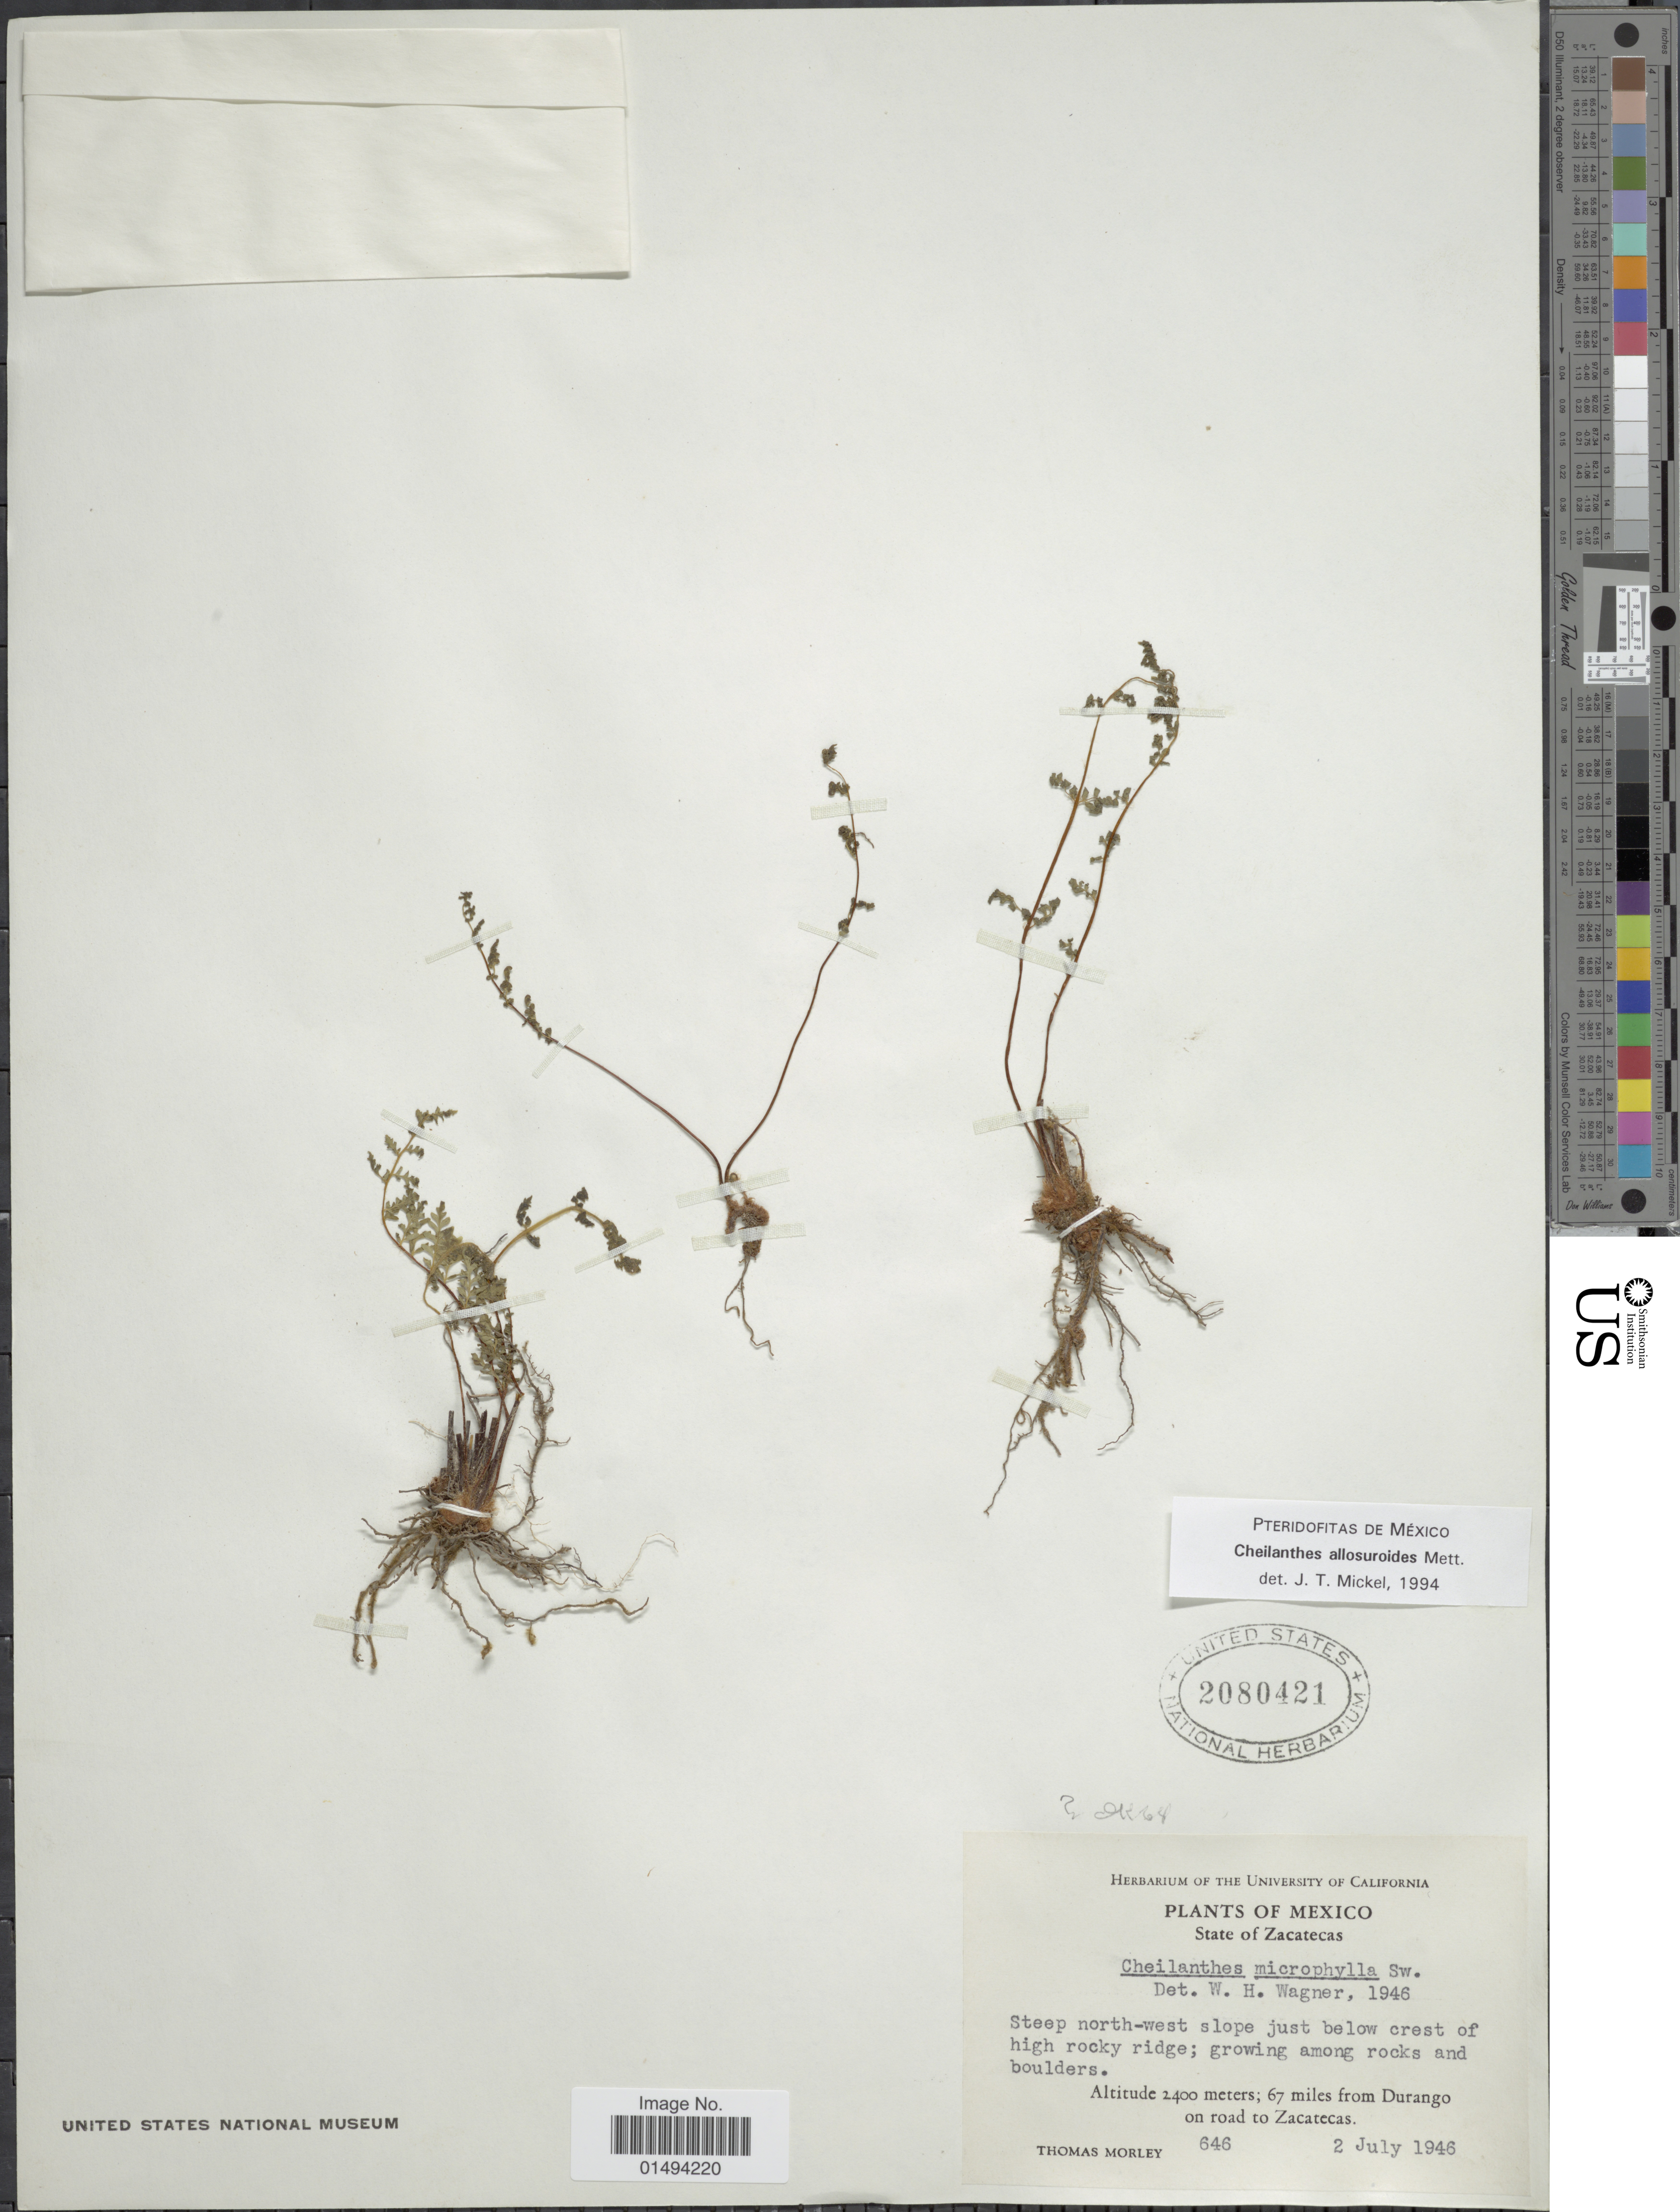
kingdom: Plantae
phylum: Tracheophyta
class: Polypodiopsida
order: Polypodiales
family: Pteridaceae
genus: Myriopteris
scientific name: Myriopteris allosuroides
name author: (Mett.) Grusz & Windham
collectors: T. Morley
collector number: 646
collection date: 1946-07-02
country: Mexico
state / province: Zacatecas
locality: Mexico, 67 miles from Durango on road to Zacatecas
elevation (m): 2400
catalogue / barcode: US 2080421